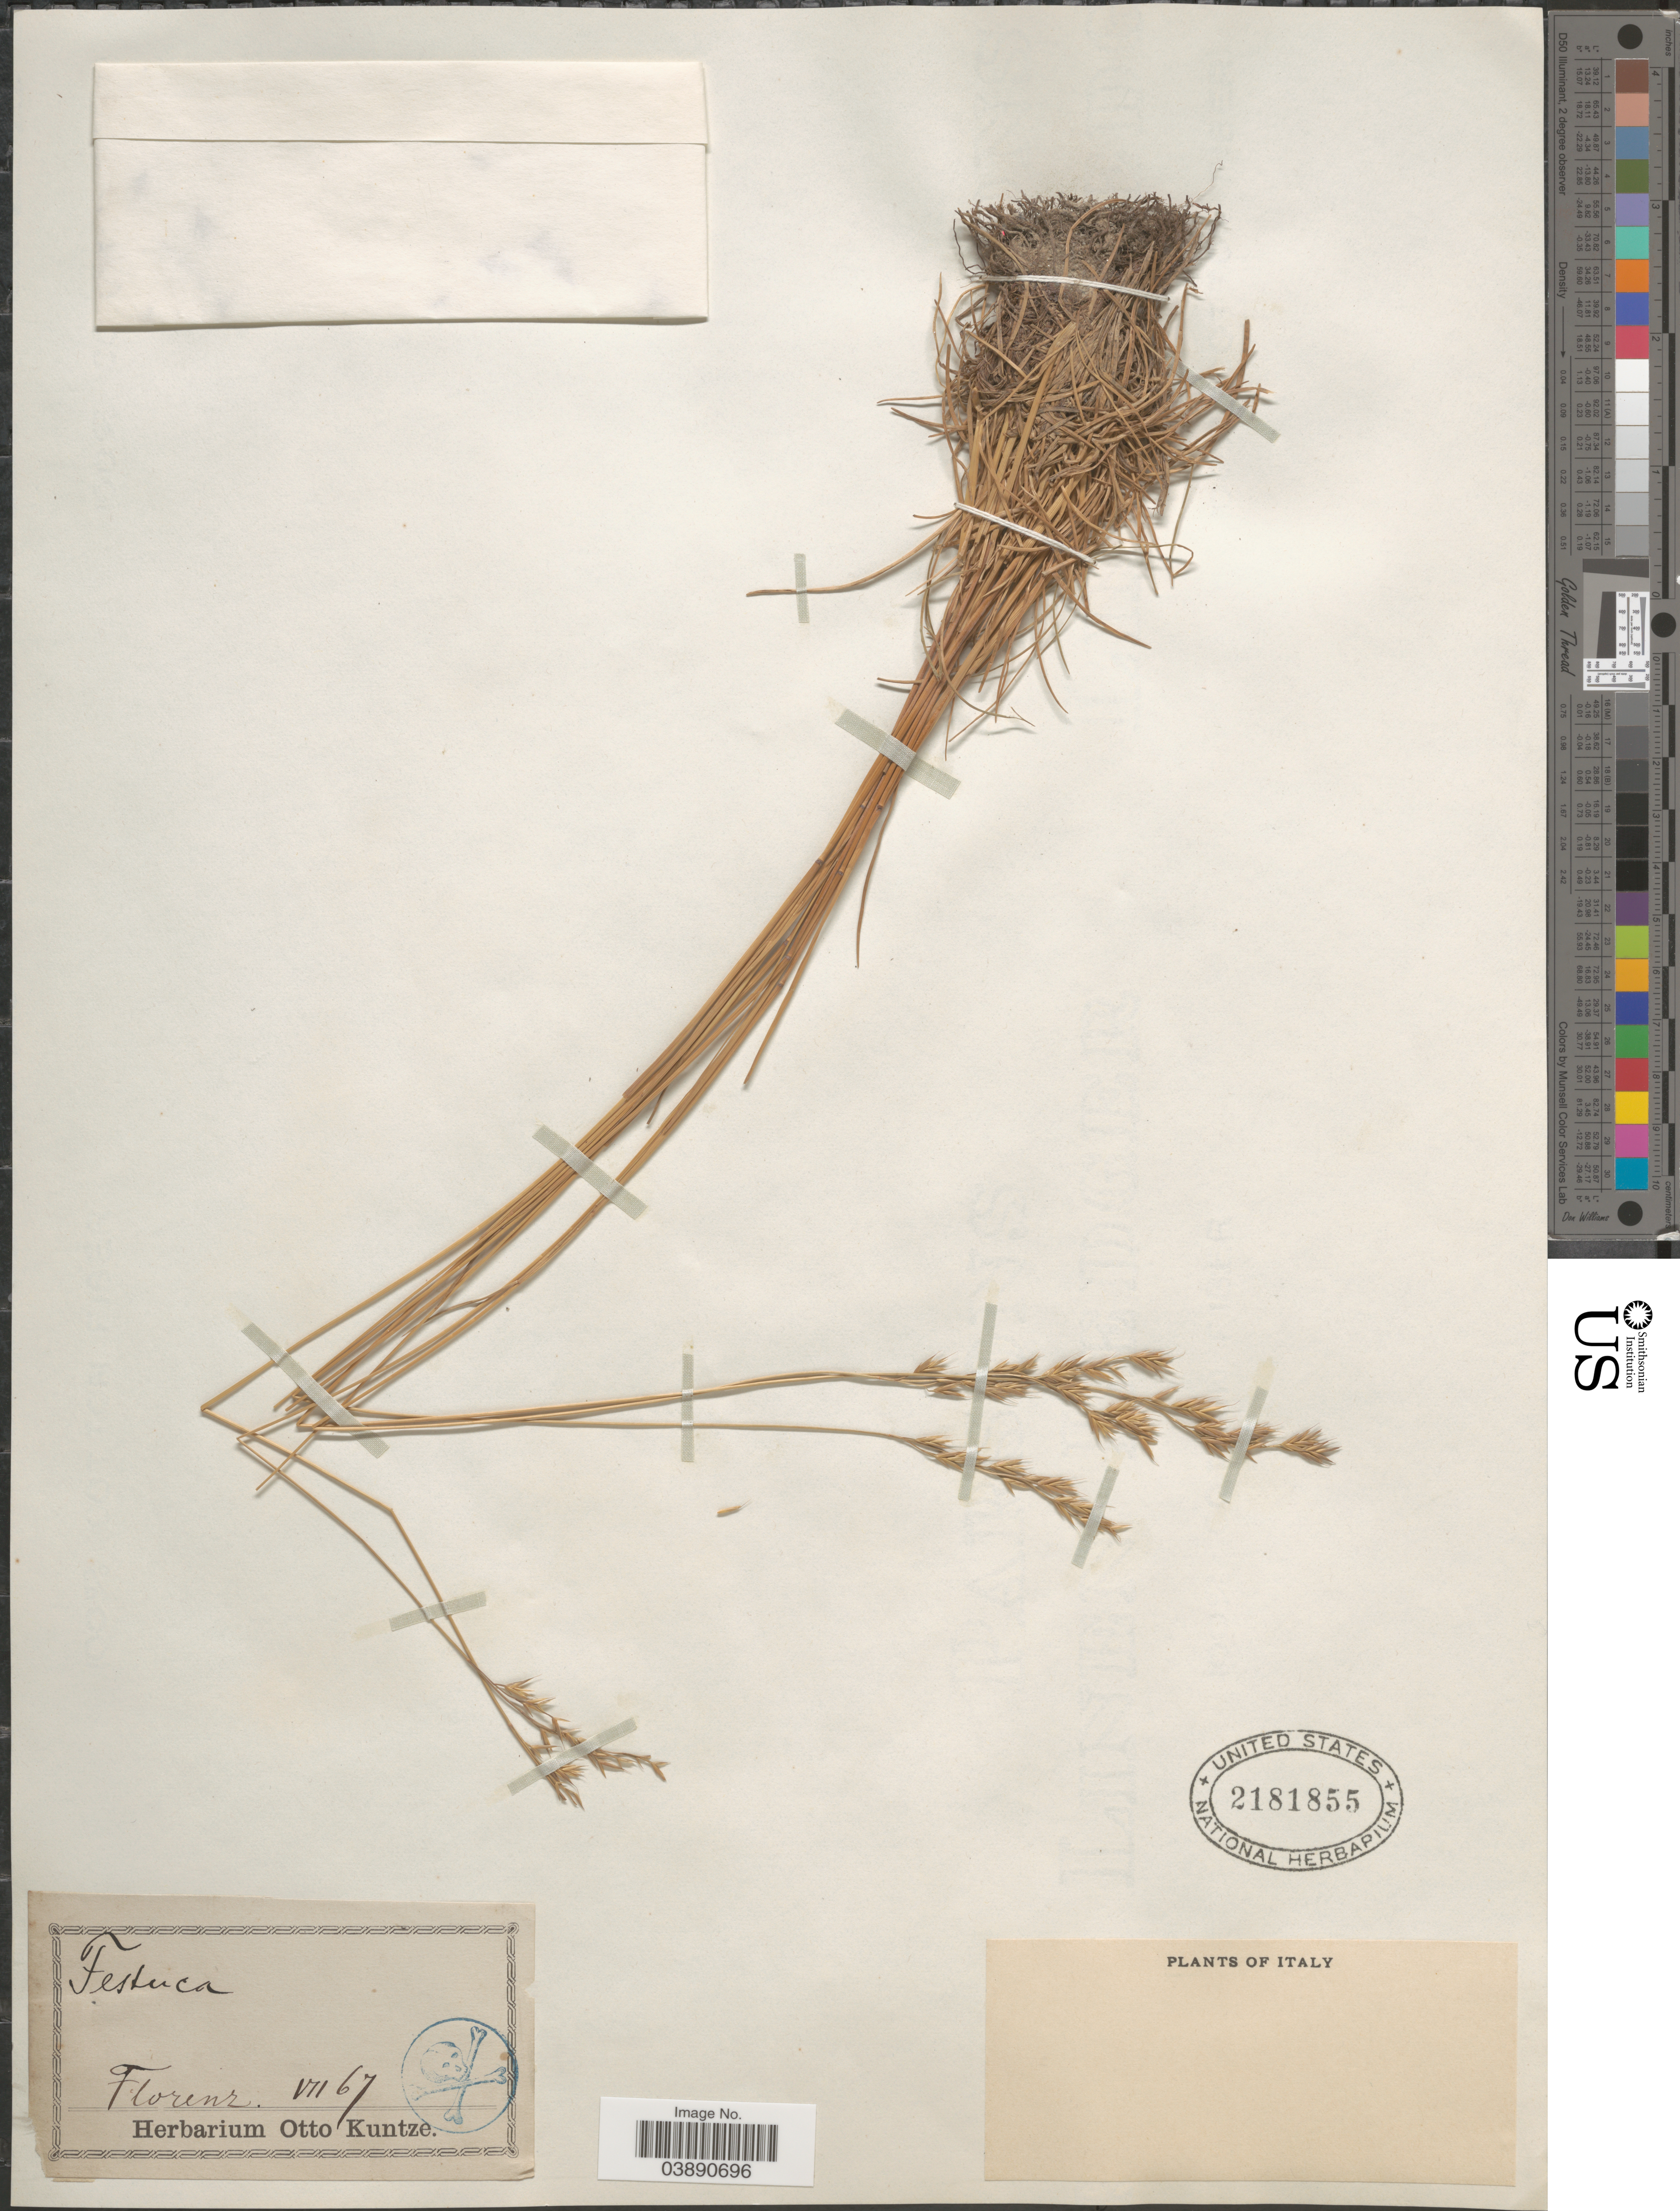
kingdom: Plantae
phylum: Tracheophyta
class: Liliopsida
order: Poales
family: Poaceae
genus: Festuca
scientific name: Festuca sp.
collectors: ex herb. Otto Kuntze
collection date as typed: Transcribed d/m/y: /7/67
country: Italy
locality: Florenz.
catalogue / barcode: US 2181855